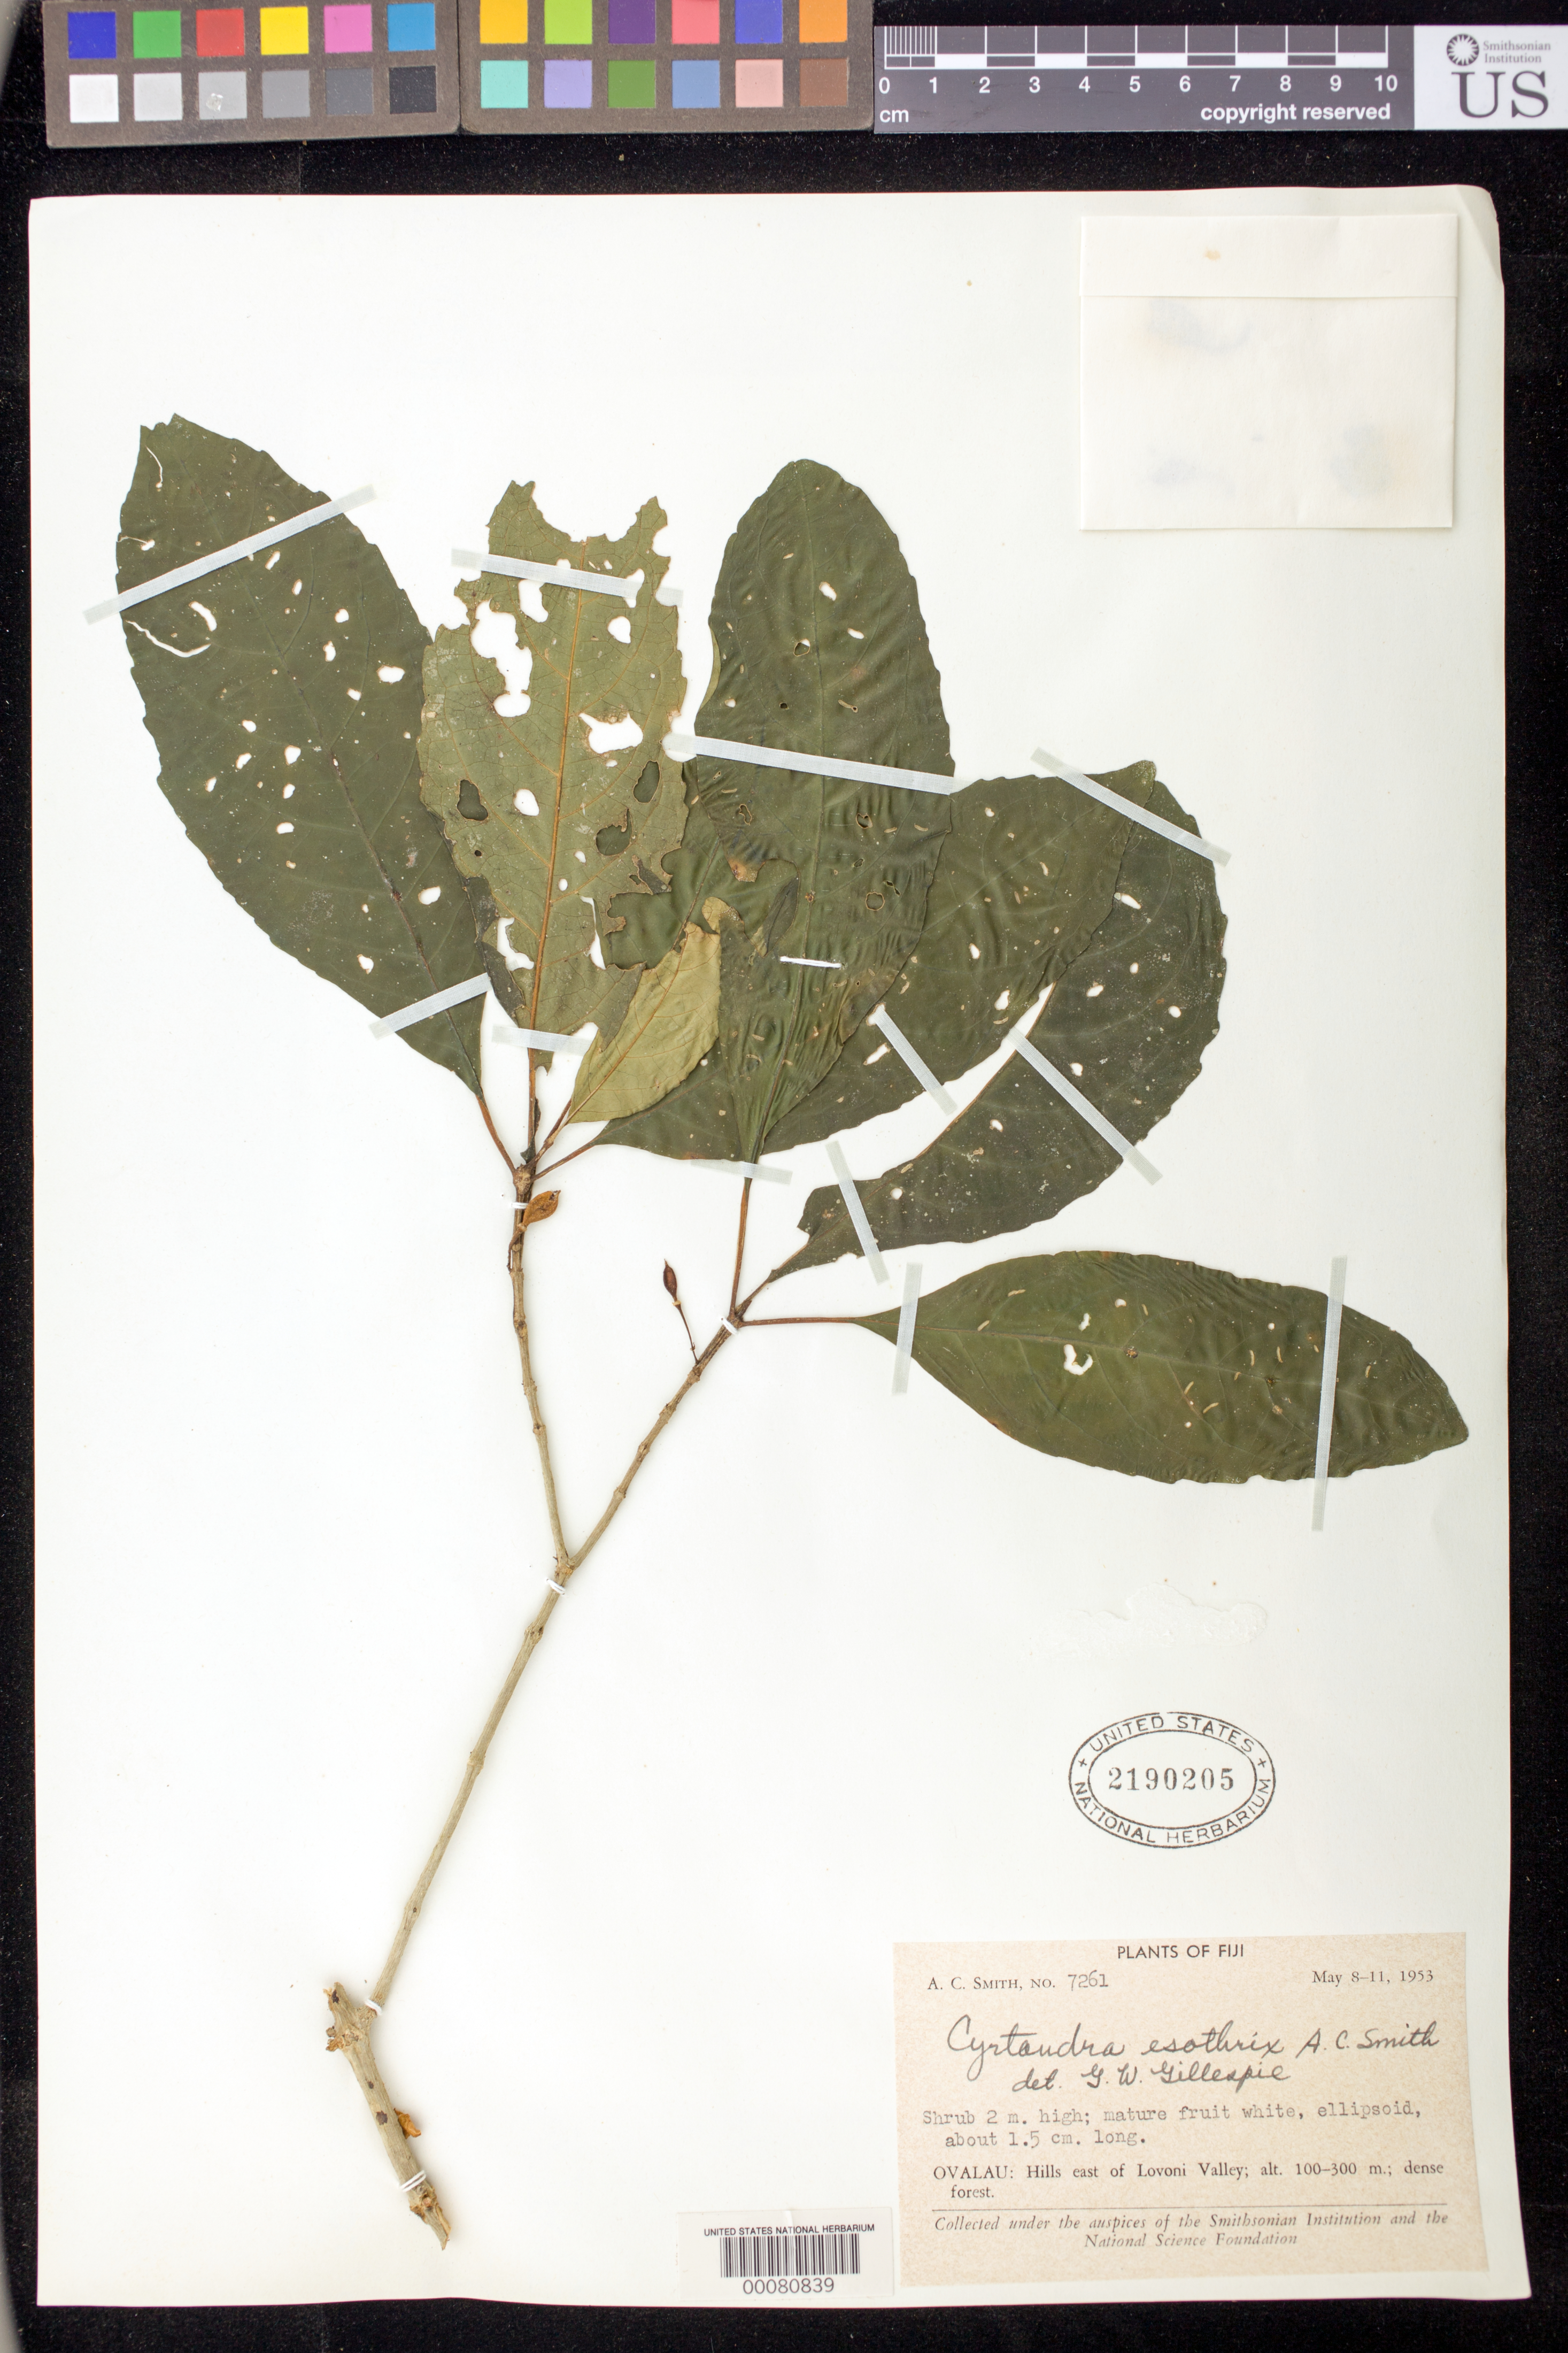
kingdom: Plantae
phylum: Tracheophyta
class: Magnoliopsida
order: Lamiales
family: Gesneriaceae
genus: Cyrtandra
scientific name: Cyrtandra esothrix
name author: A.C. Sm.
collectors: A. C. Smith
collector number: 7261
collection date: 1953-05-08/1953-05-11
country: Fiji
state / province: Eastern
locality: Ovalau: Hills east of Lovoni Valley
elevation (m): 100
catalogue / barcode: US 2190205